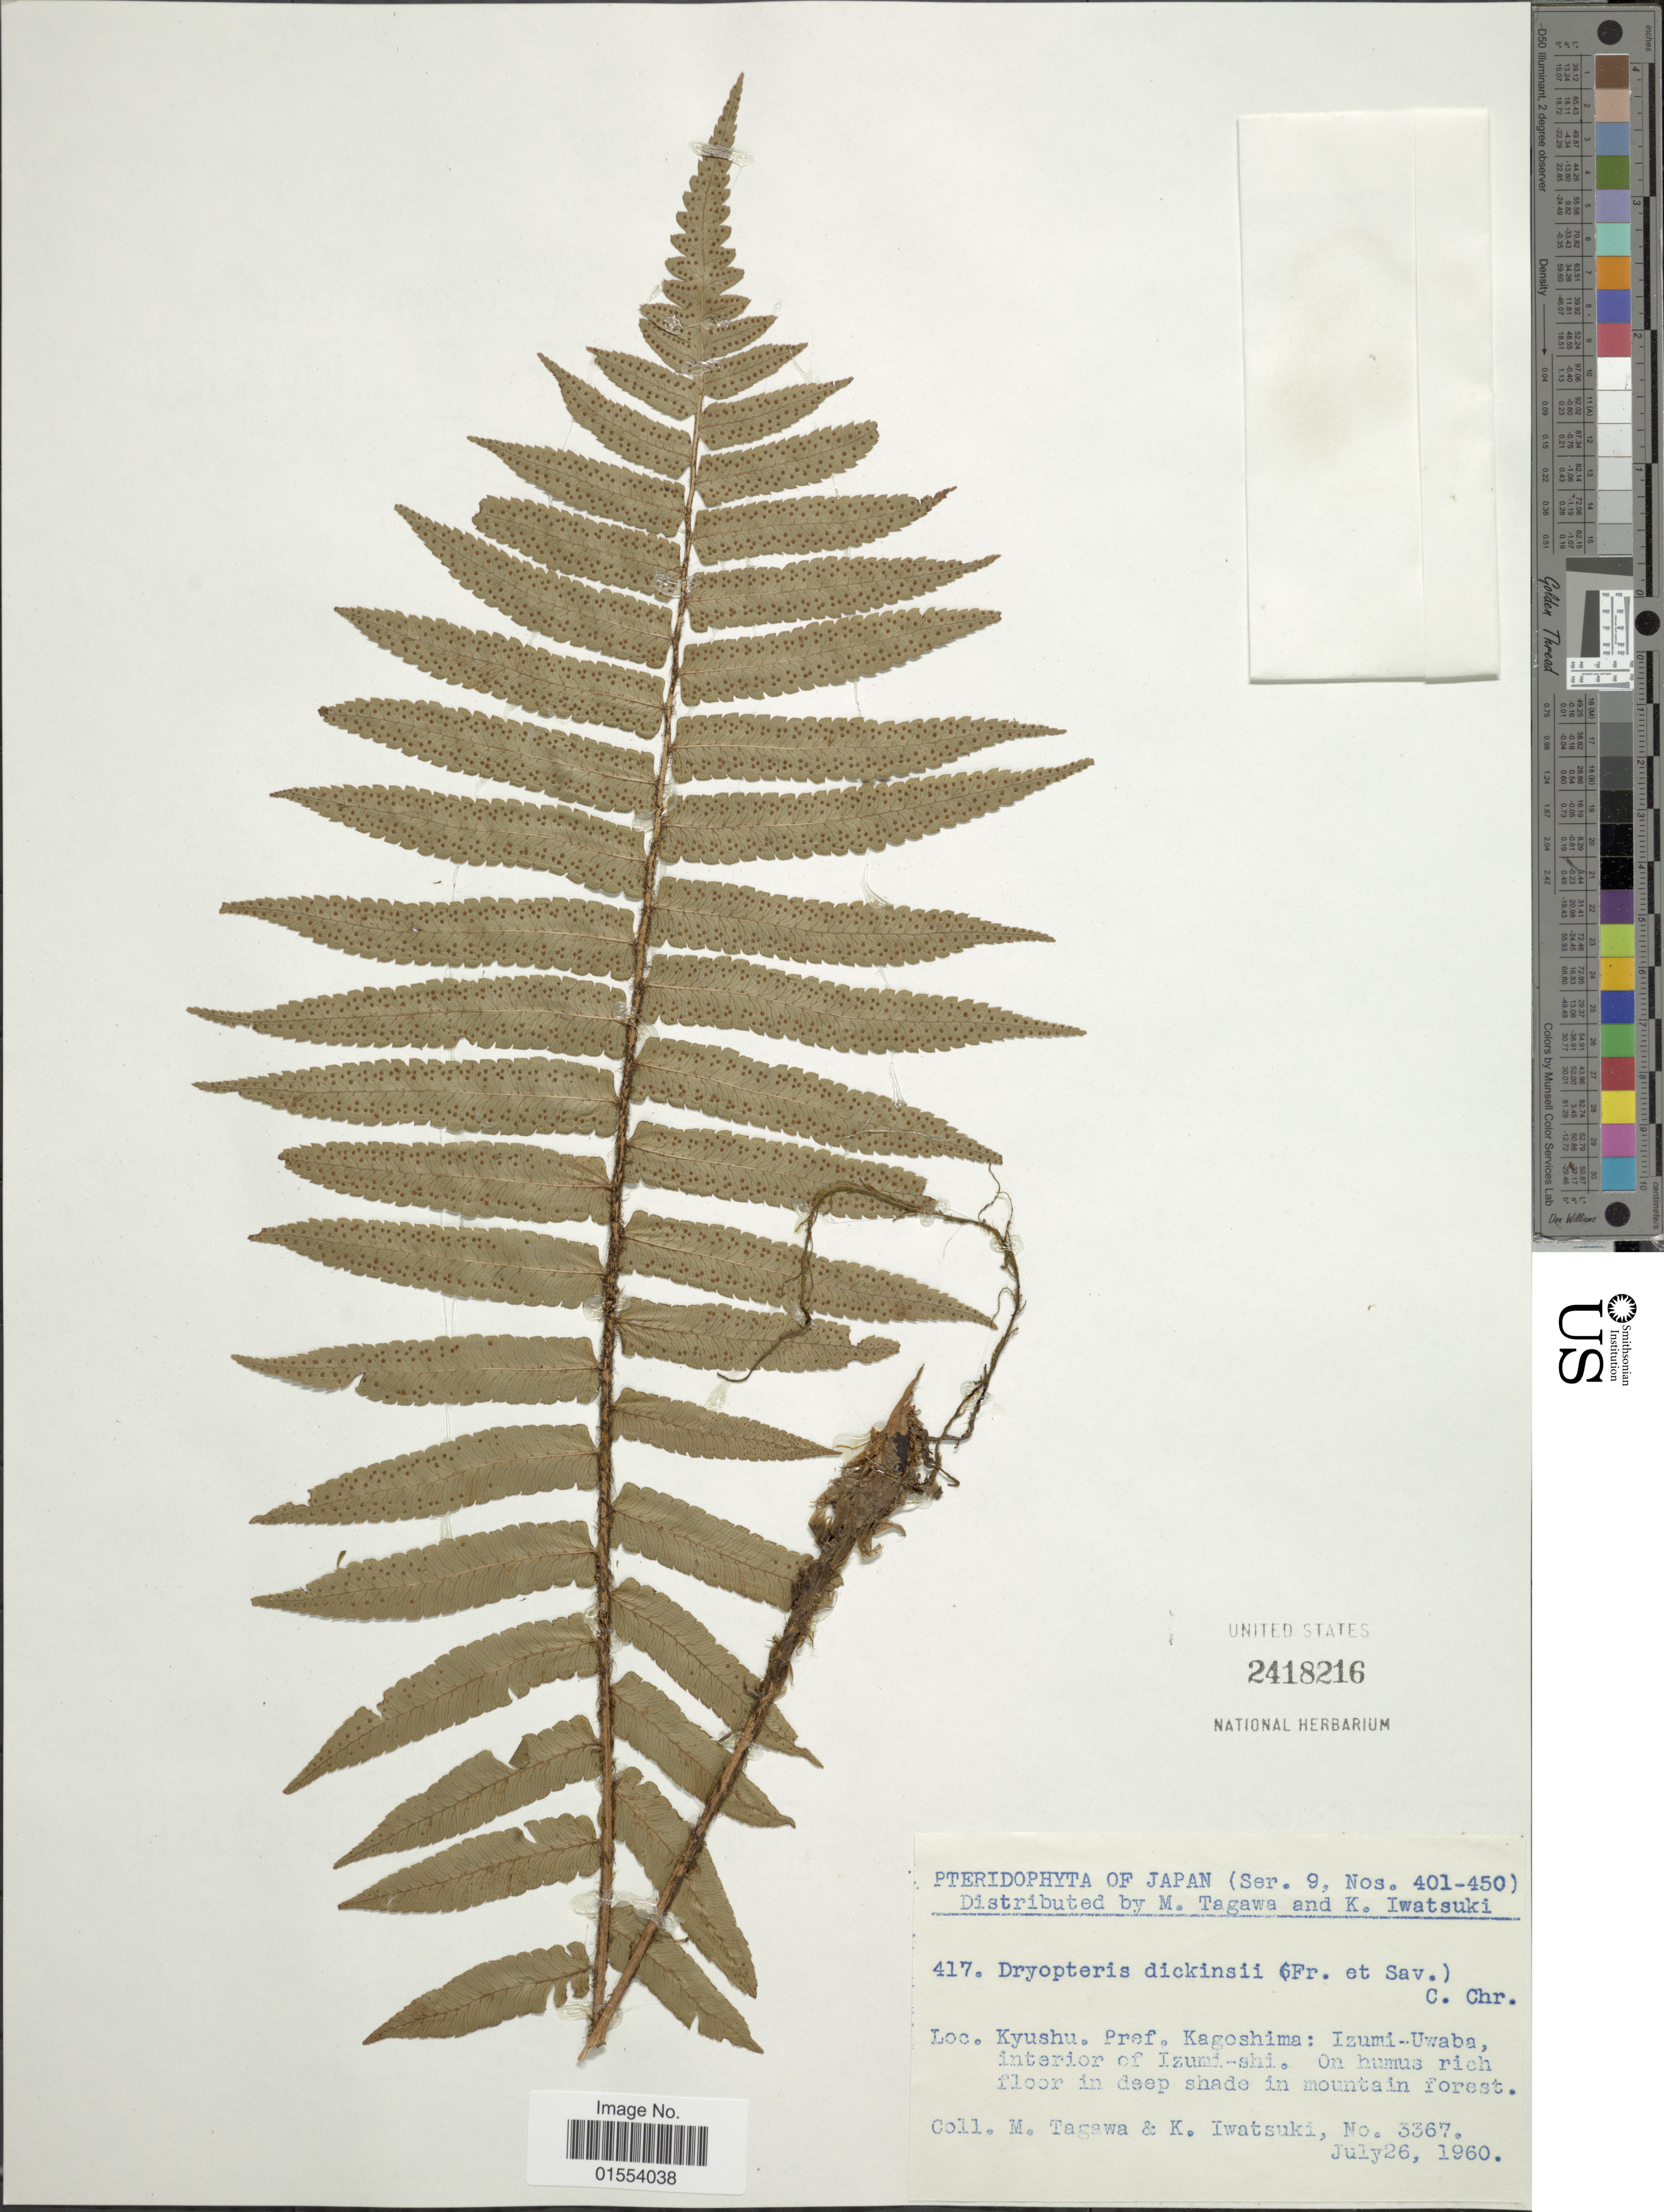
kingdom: Plantae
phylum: Tracheophyta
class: Polypodiopsida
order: Polypodiales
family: Dryopteridaceae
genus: Dryopteris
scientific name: Dryopteris dickinsii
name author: (Franch. & Sav.) Christ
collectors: M. Tagawa & K. Iwatsuki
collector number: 3367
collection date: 1960-07-26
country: Japan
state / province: Kagosima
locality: Kyushu. Pref. Kagoshima: Izumi: Izumi-Uwaba, interior of Izumi-shi.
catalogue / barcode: US 2418216